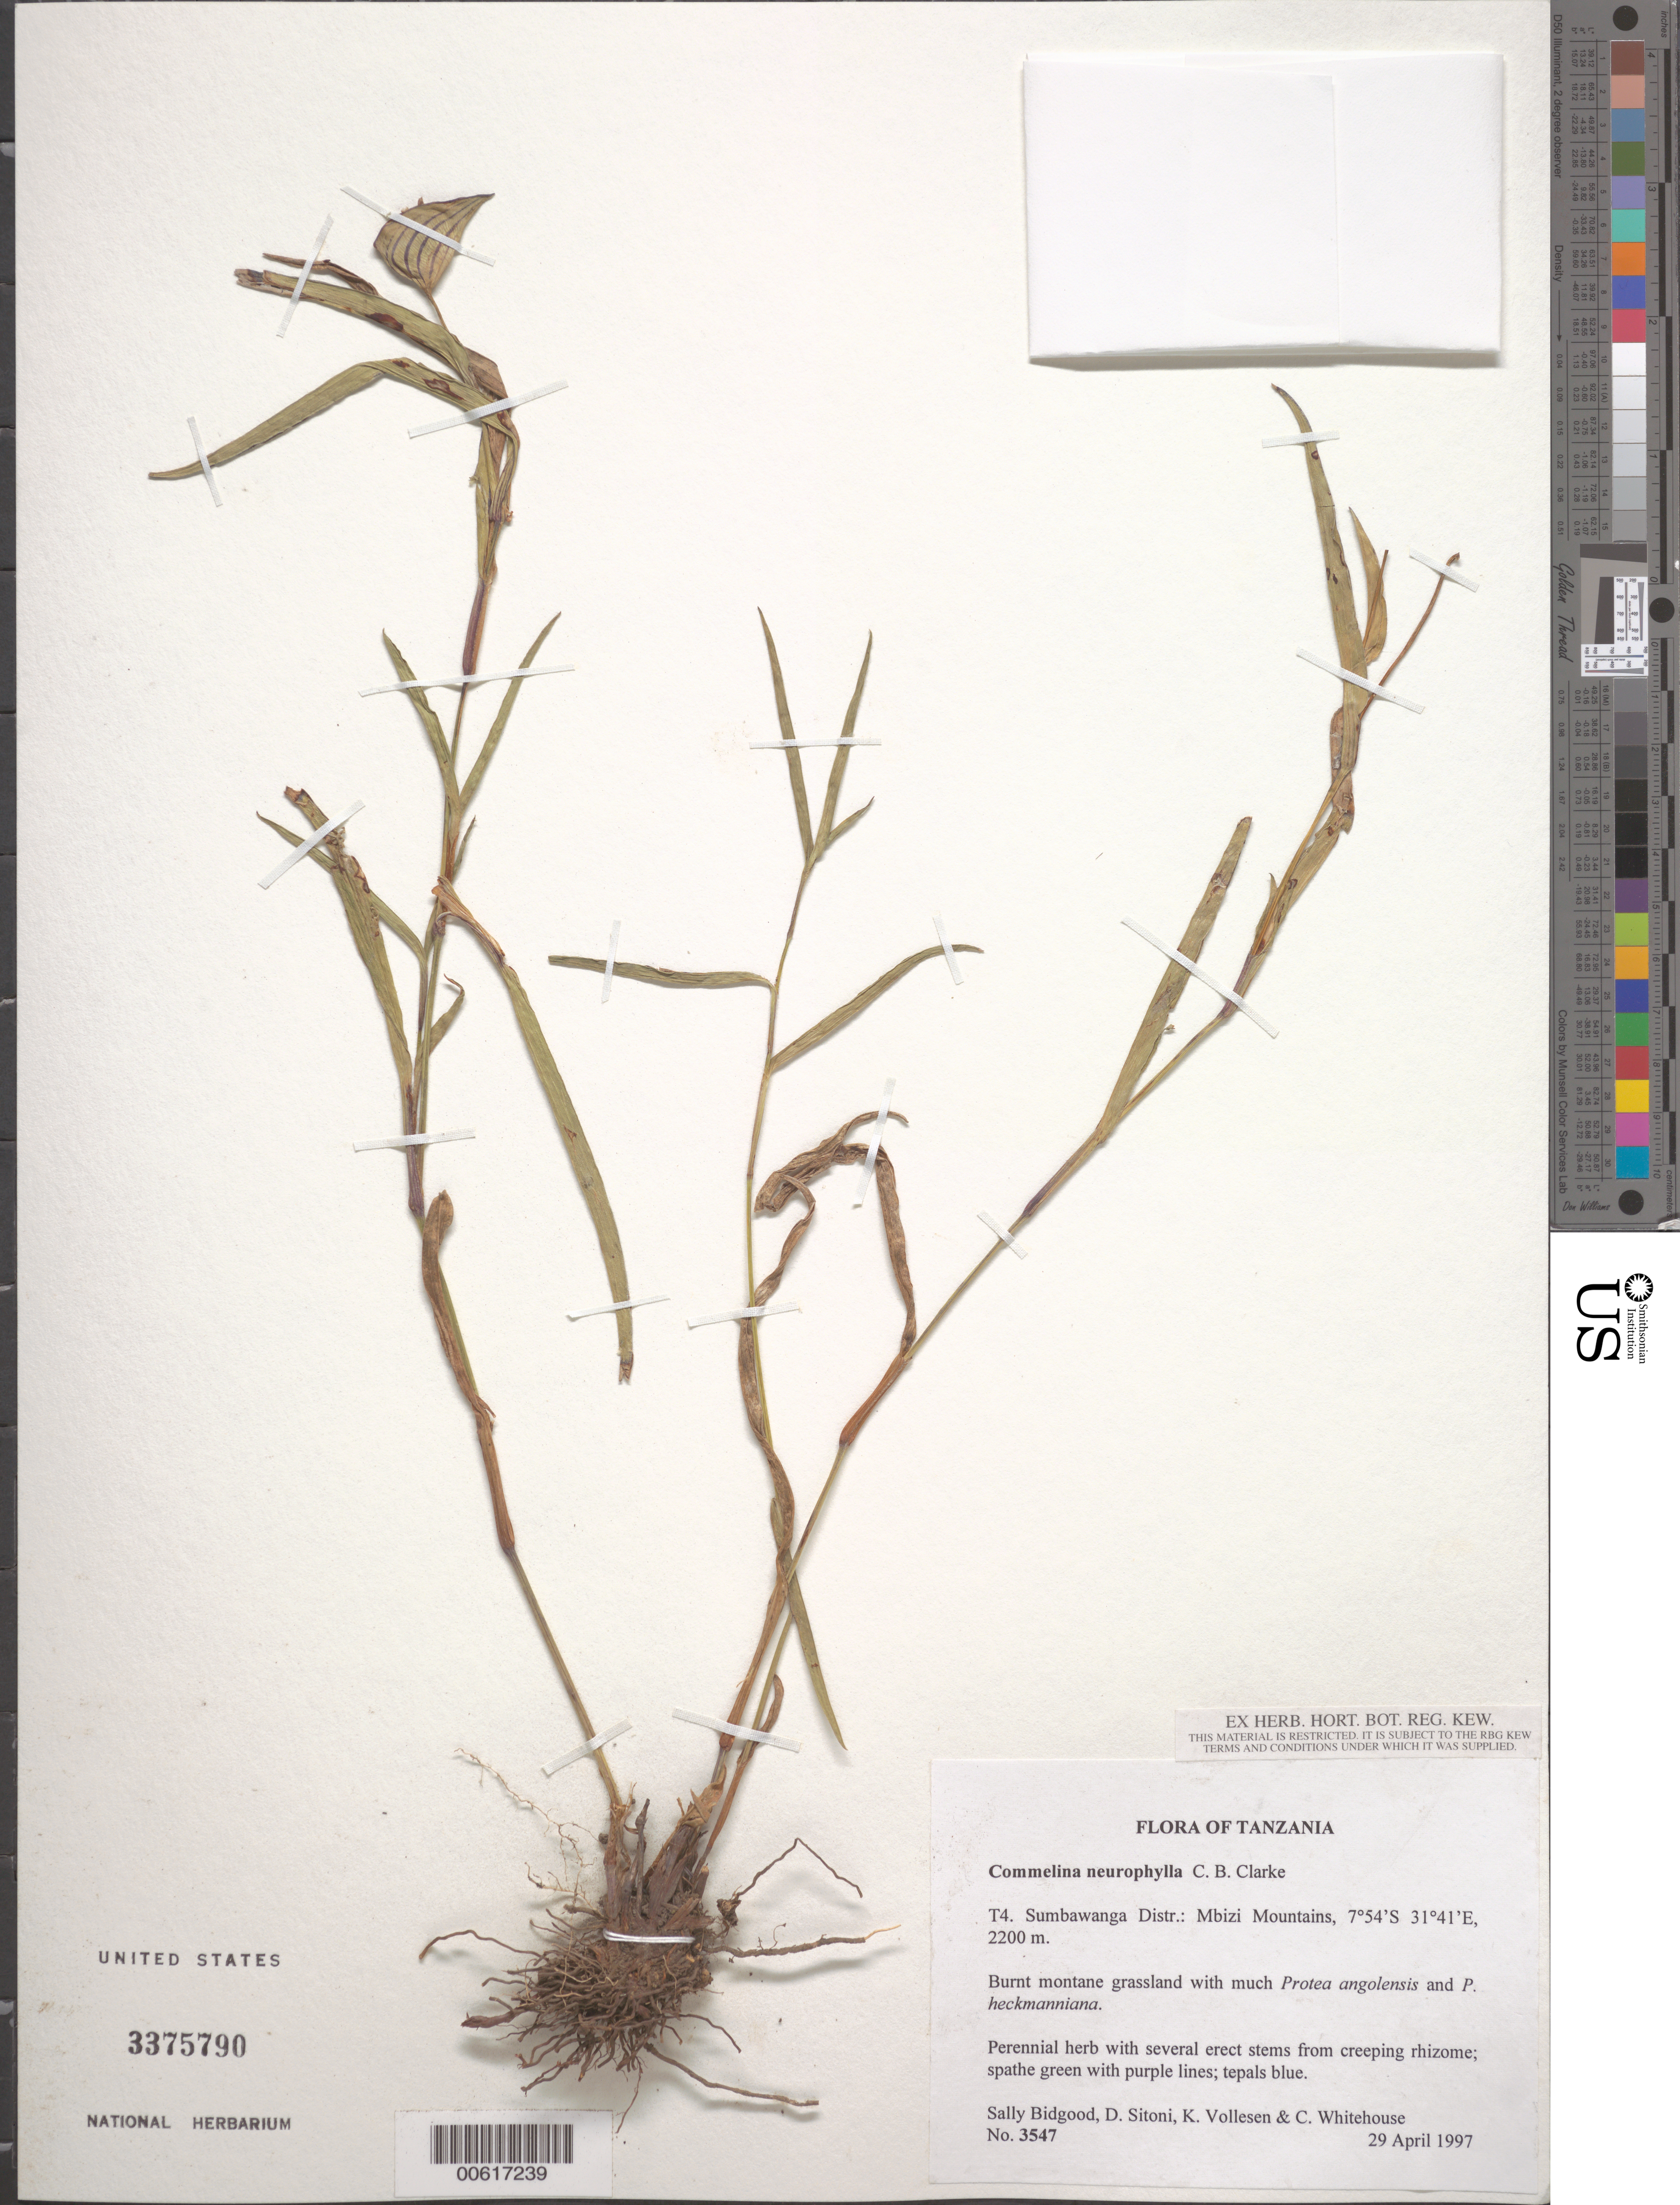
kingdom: Plantae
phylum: Tracheophyta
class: Liliopsida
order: Commelinales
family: Commelinaceae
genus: Commelina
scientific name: Commelina neurophylla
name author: C.B. Clarke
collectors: G. Bidgood, D. Sitoni, K. Vollesen & C. Whitehouse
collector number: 3547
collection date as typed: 29 Apr 1997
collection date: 1997-04-29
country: Tanzania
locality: T4 sumbawanga dist., mbizi mts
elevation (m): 2200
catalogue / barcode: US 3375790